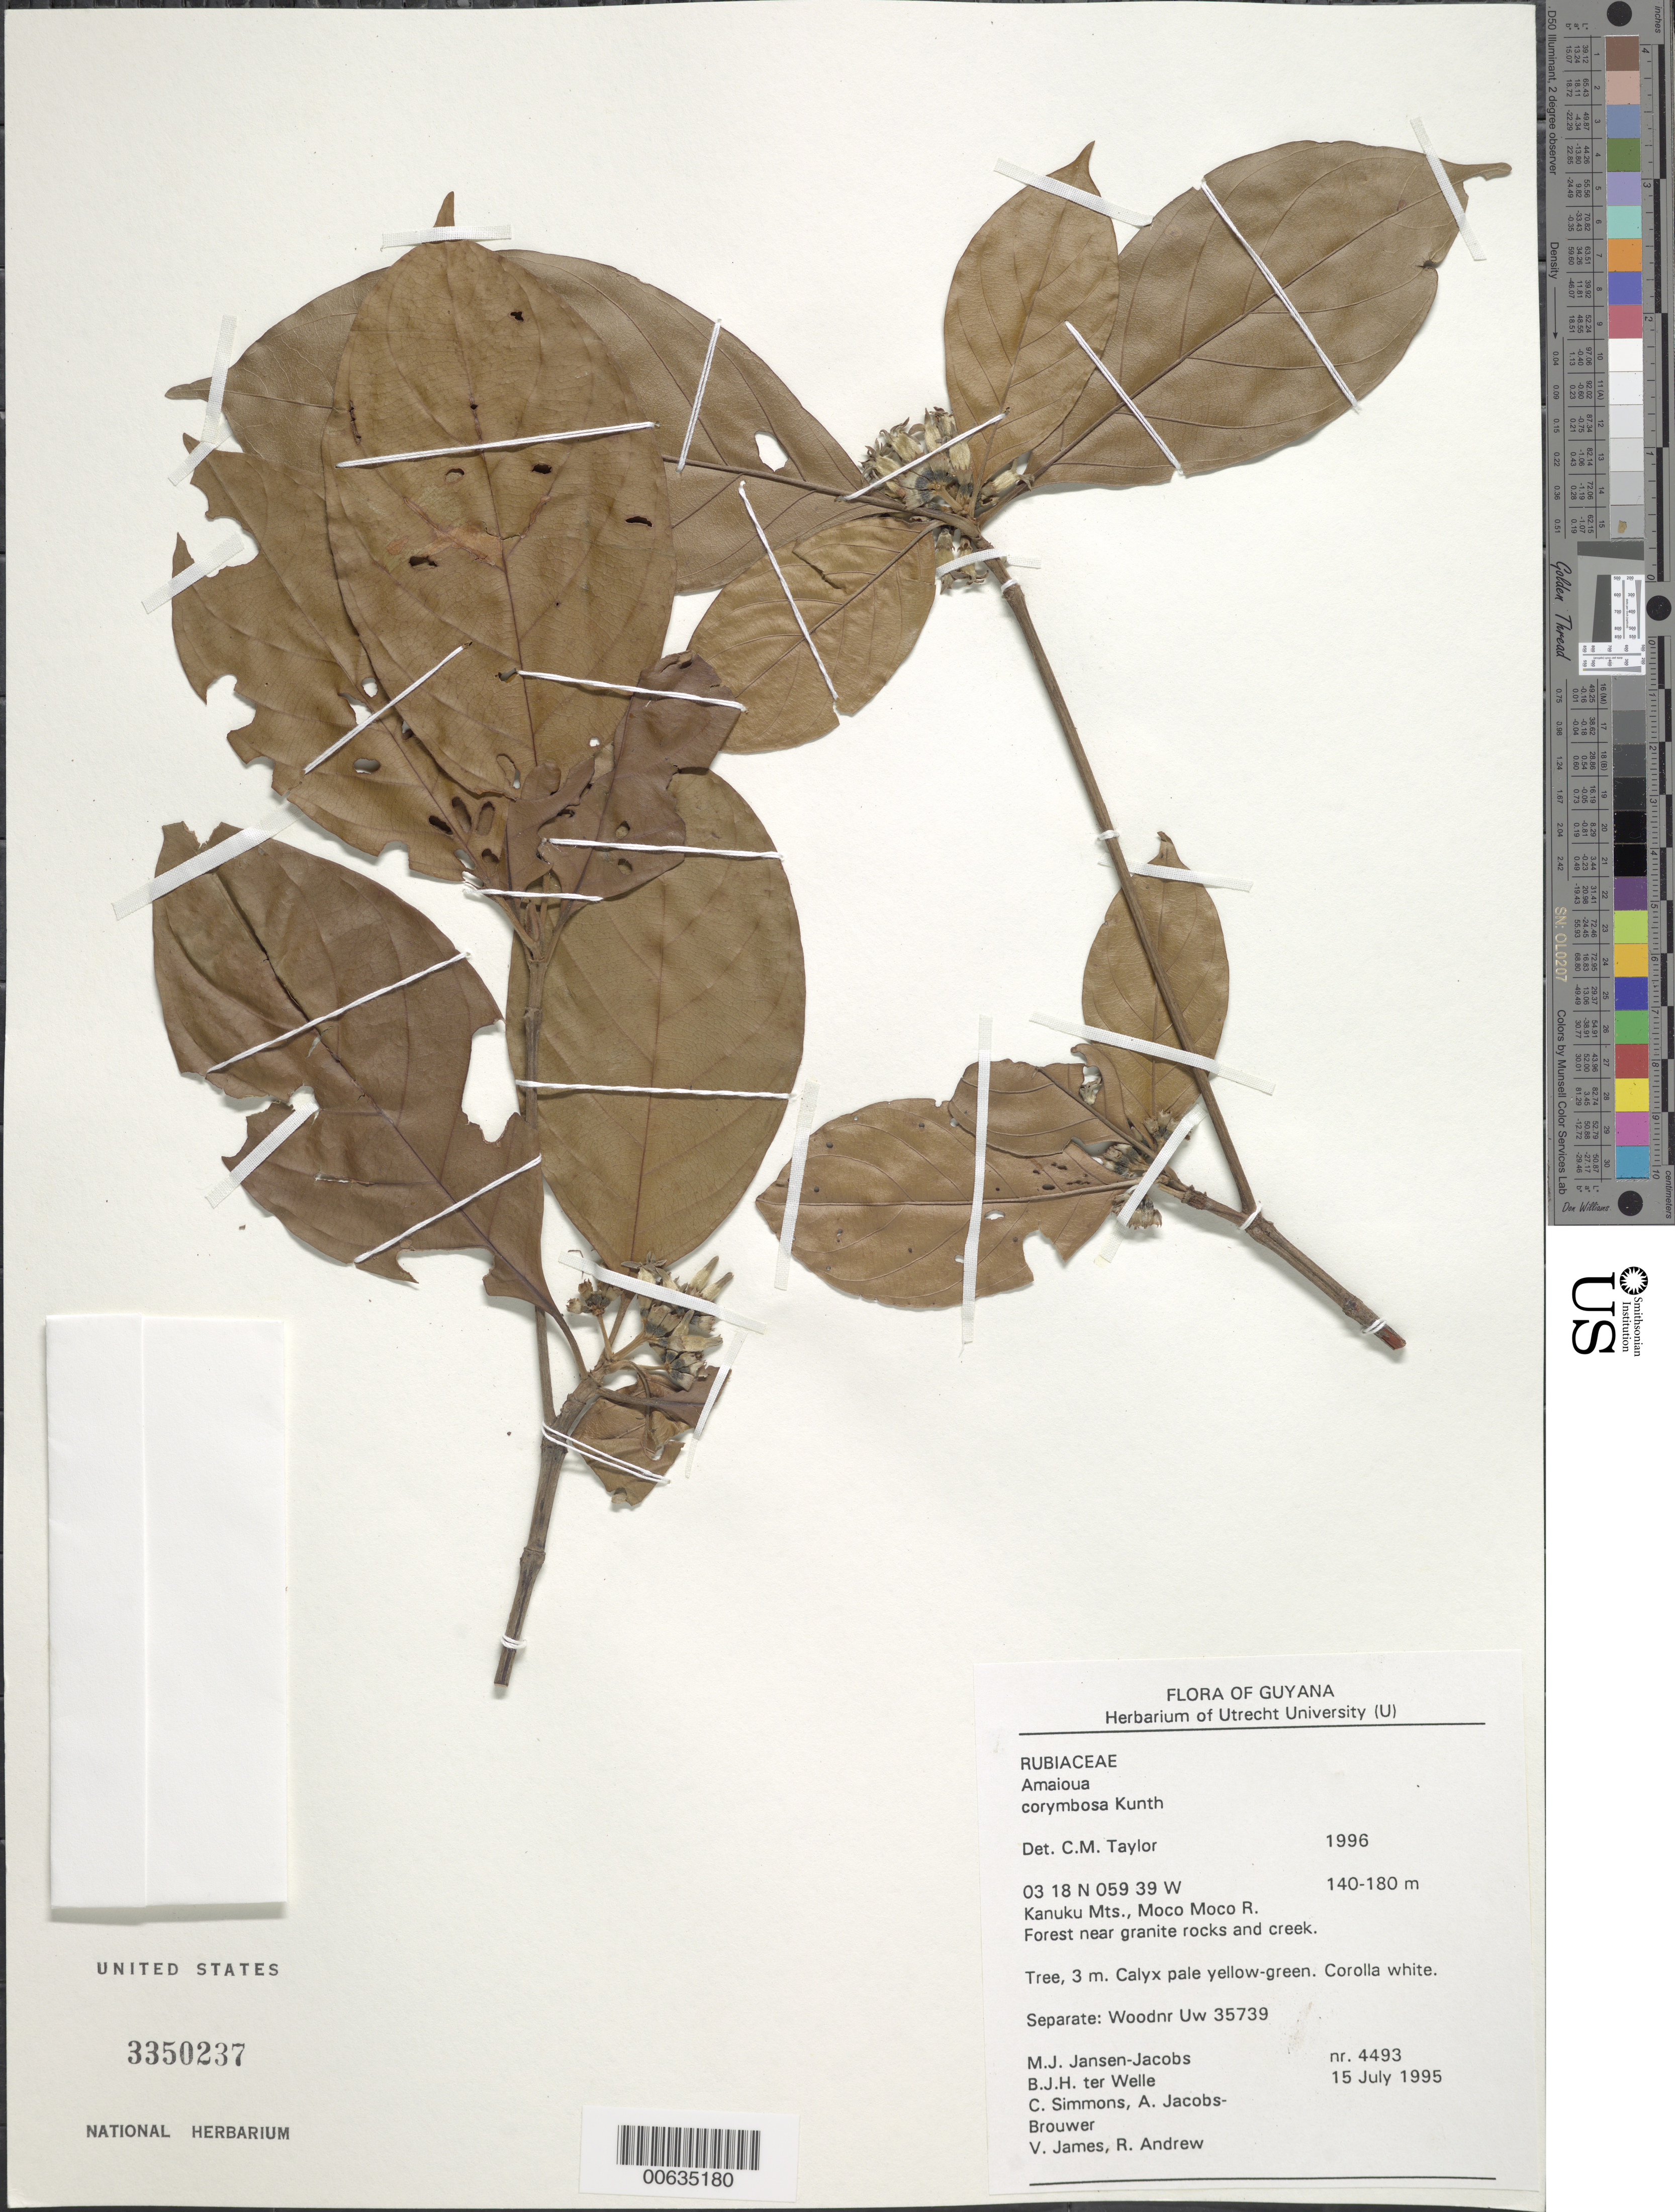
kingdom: Plantae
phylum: Tracheophyta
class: Magnoliopsida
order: Gentianales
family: Rubiaceae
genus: Amaioua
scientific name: Amaioua corymbosa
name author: Kunth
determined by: Taylor, Charlotte M.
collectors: M. J. Jansen-Jacobs, B. Welle, C. Simmons, A. Jacobs-Brouwer, V. James & R. Andrew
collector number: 4493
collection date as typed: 15-Jul-95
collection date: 1995-07-15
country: Guyana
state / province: U. Takutu-U. Essequibo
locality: Moco Moco River, Kanuku Mts.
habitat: Forest near granite rocks and creek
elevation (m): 140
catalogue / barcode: US 3350237